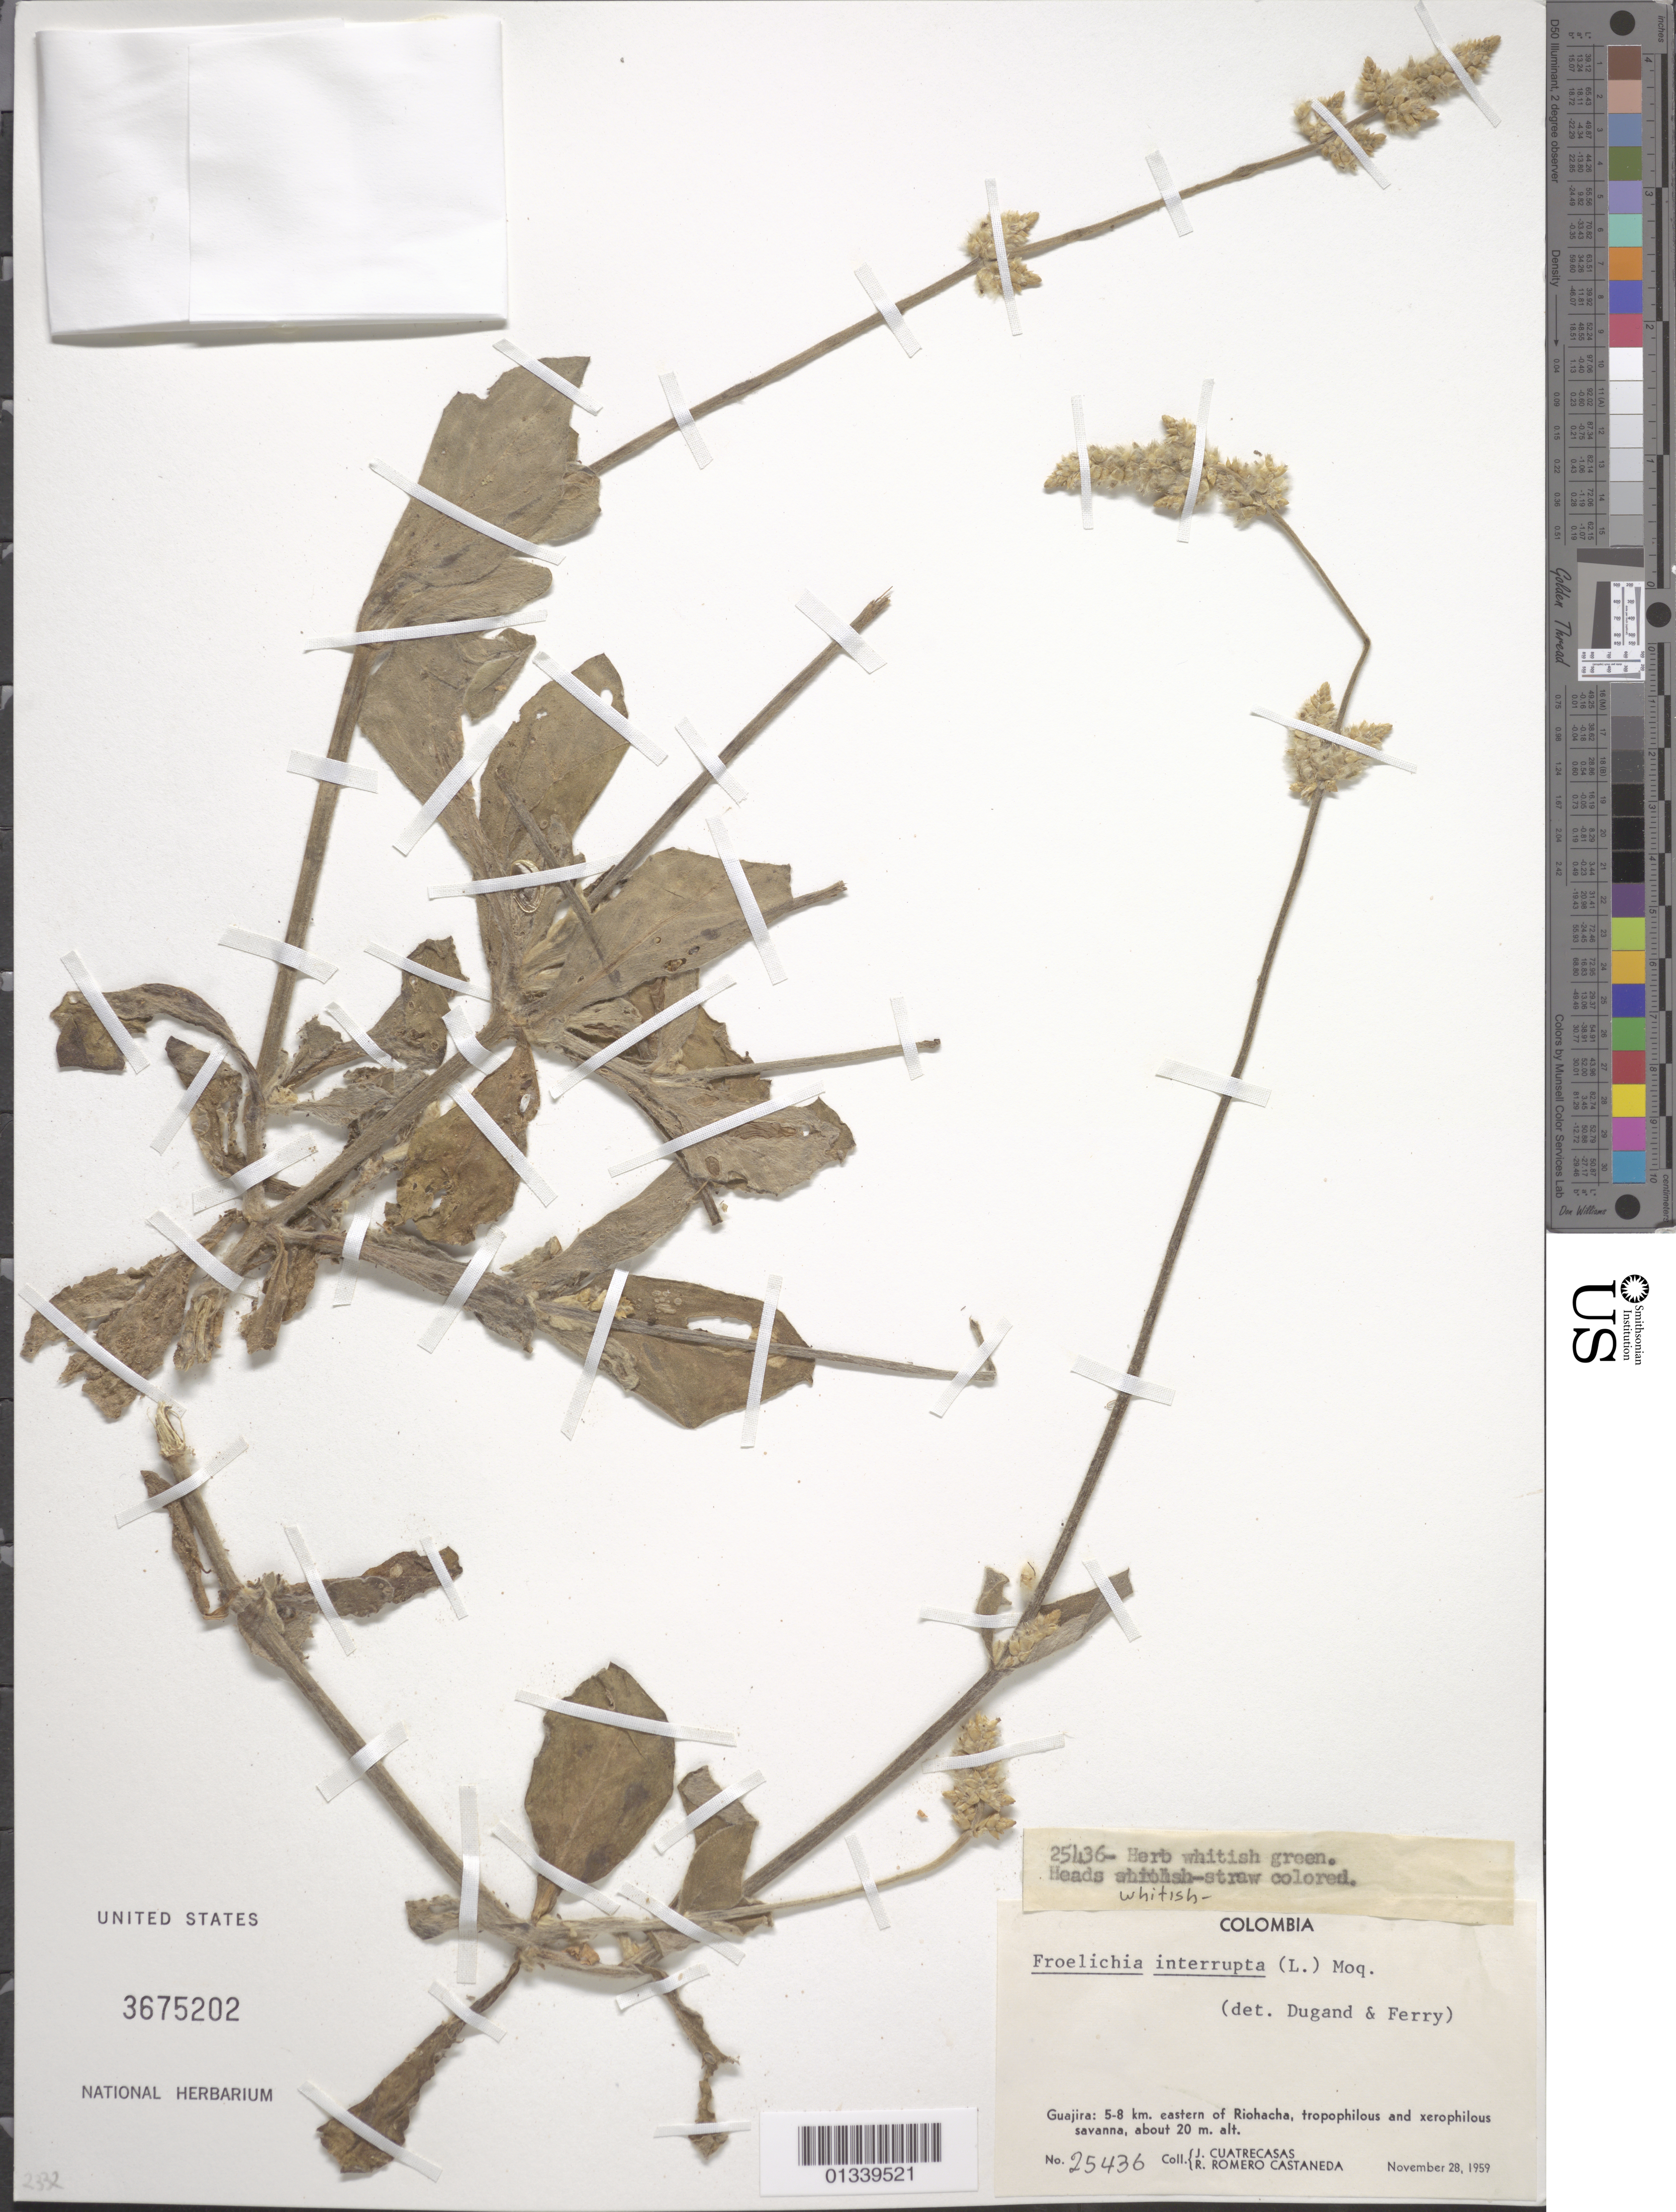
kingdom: Plantae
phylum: Tracheophyta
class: Magnoliopsida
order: Caryophyllales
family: Amaranthaceae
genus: Froelichia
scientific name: Froelichia interrupta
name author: Moq. in DC.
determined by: Dugand G., Armando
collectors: J. Cuatrecasas & R. Romero Castañeda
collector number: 25436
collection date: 1959-11-28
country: Colombia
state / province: La Guajira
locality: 5-8km. Eastern of Richacha.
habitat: Tropophilous and xerophilous savanna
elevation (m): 20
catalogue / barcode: US 3675202